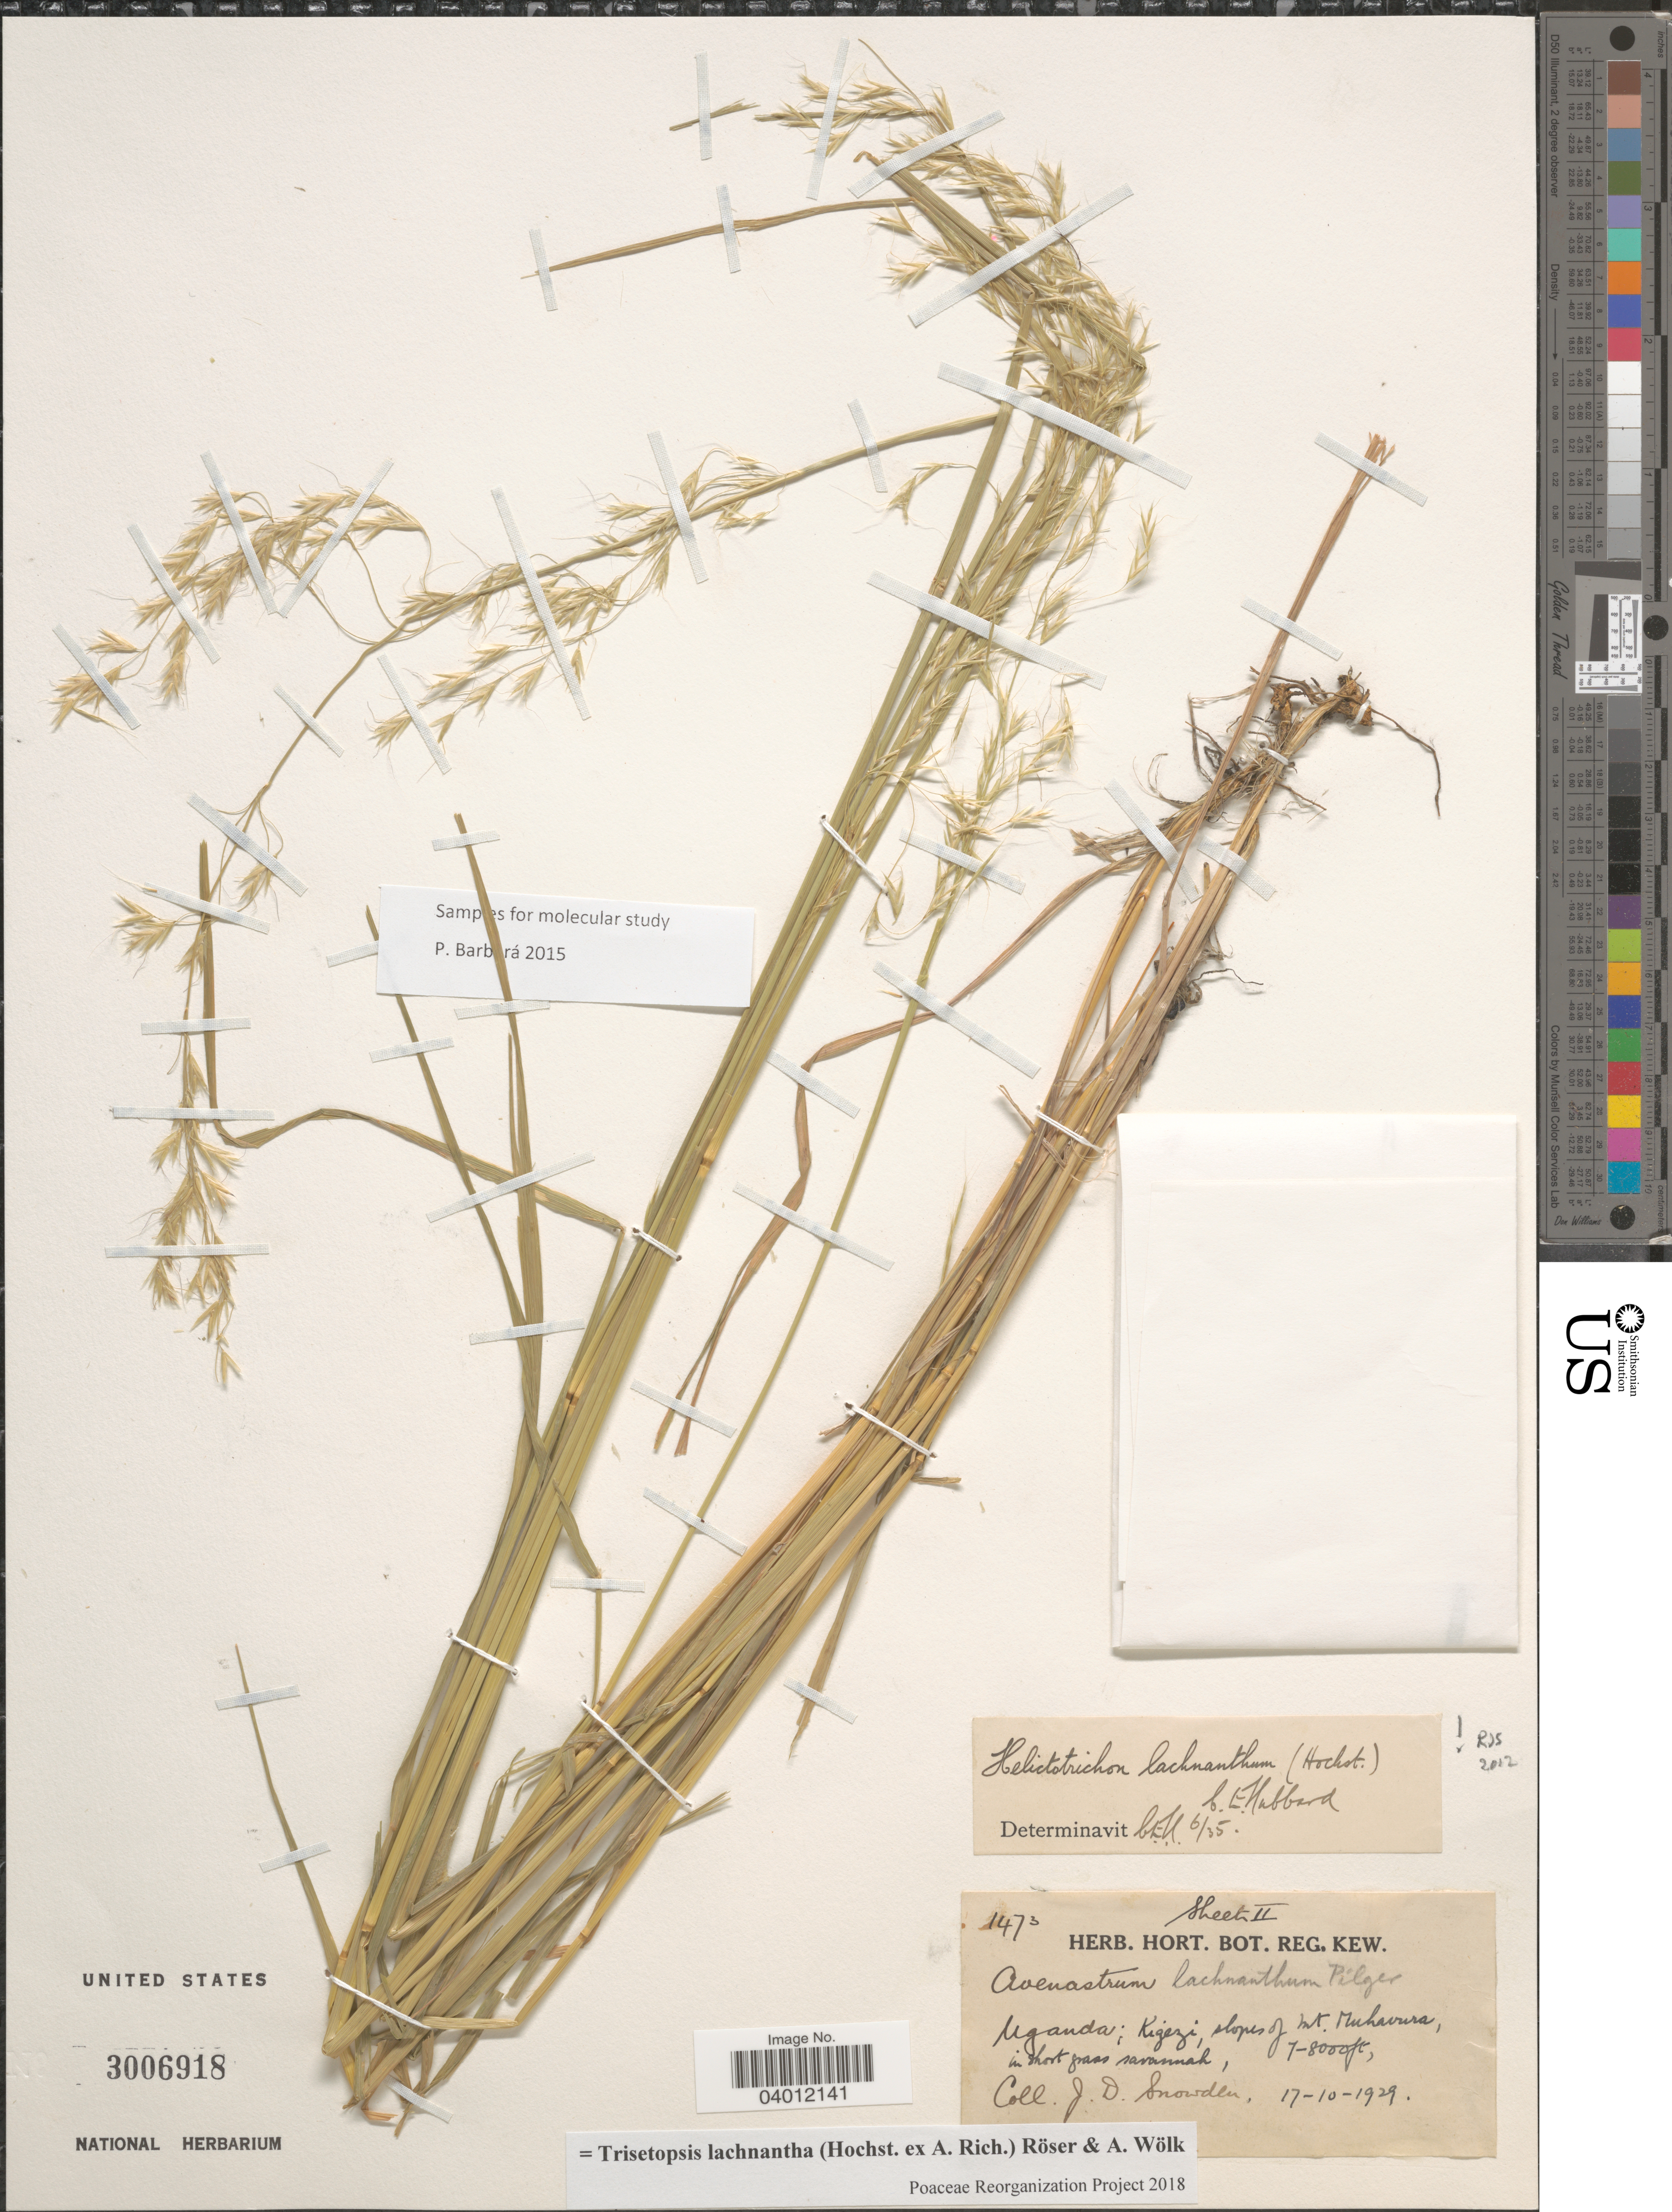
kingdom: Plantae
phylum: Tracheophyta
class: Liliopsida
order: Poales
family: Poaceae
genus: Trisetopsis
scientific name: Trisetopsis lachnantha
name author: (Hochst. ex A. Rich.) Röser & Wölk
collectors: J. Snowden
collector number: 1473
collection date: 1929-10-17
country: Uganda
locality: Kizezi, slopes of Mt. Muhavura, in short grass savannah.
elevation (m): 2134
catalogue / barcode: US 3006918